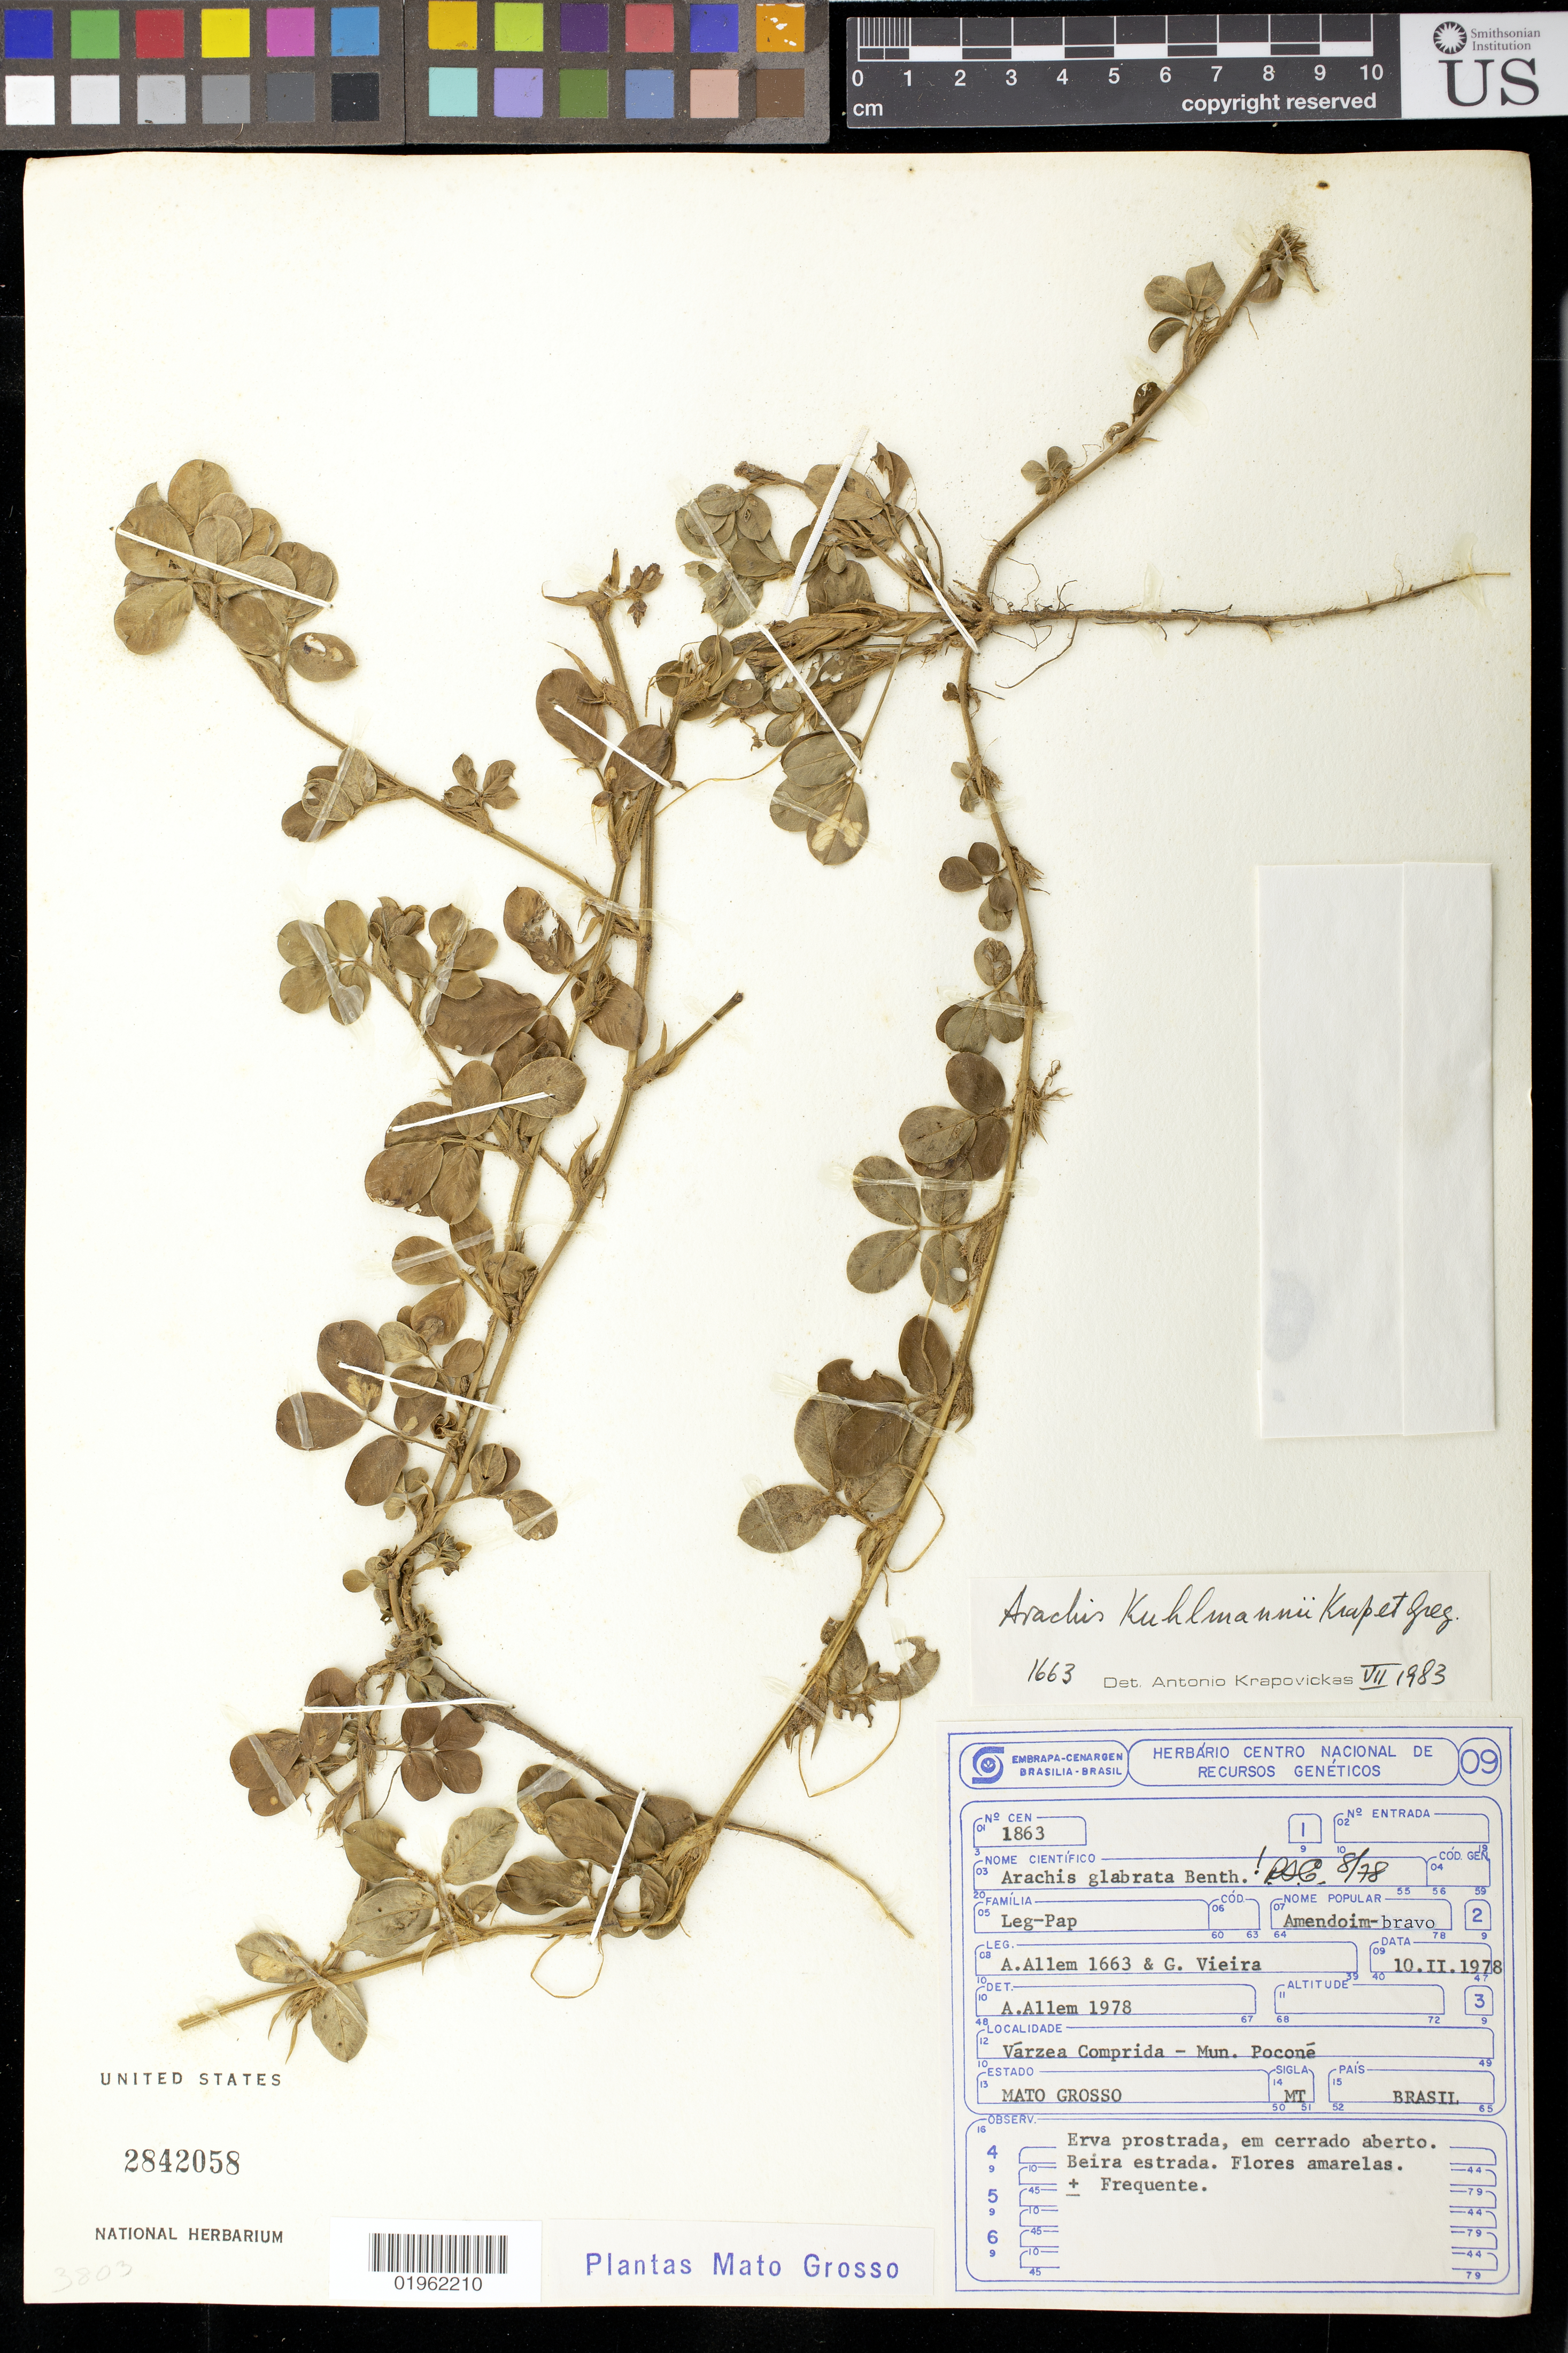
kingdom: Plantae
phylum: Tracheophyta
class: Magnoliopsida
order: Fabales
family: Fabaceae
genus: Arachis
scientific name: Arachis kuhlmannii Krapov. & W.C. Greg.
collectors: A. Allem & G. Vieira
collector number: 1663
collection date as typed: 10 Feb 1978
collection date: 1978-02-10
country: Brazil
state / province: Mato Grosso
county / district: Poconé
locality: Imediacoes aeroporto pocone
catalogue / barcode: US 2842058